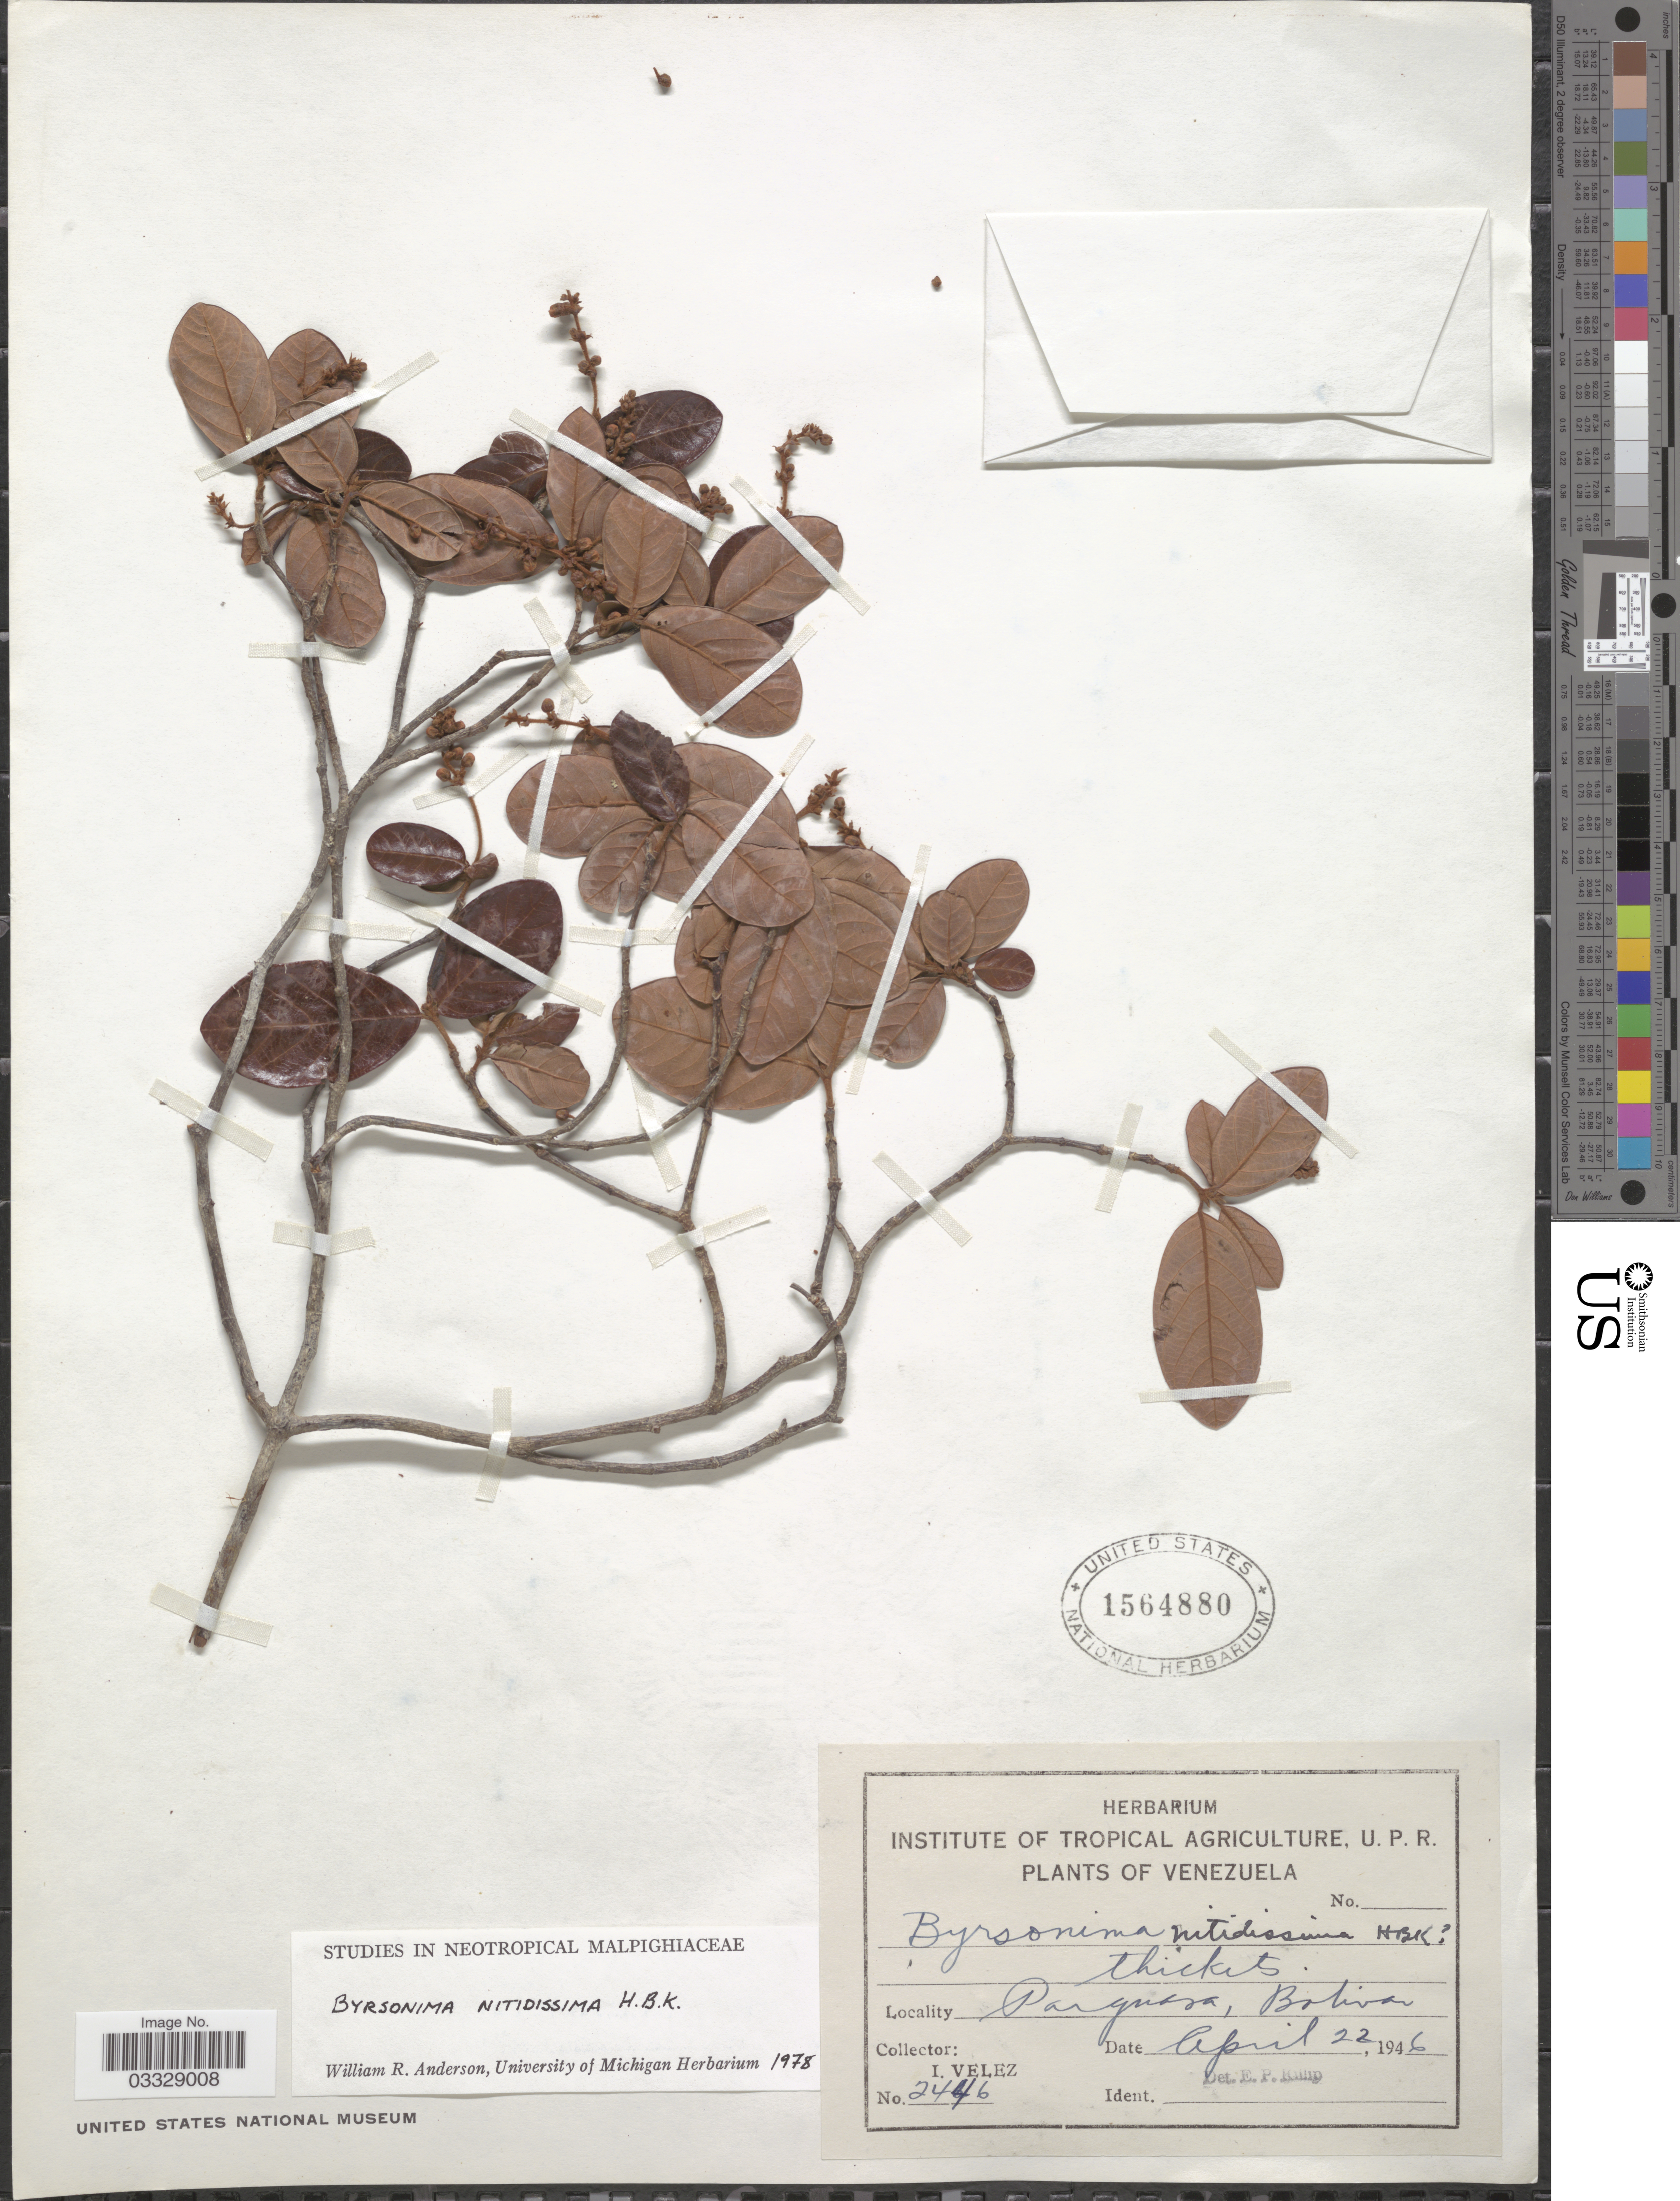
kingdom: Plantae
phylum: Tracheophyta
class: Magnoliopsida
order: Malpighiales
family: Malpighiaceae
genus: Byrsonima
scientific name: Byrsonima nitidissima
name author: Kunth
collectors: I. Velez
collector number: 2446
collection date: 1946-04-22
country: Venezuela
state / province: Bolivar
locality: Parquasa.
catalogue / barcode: US 1564880